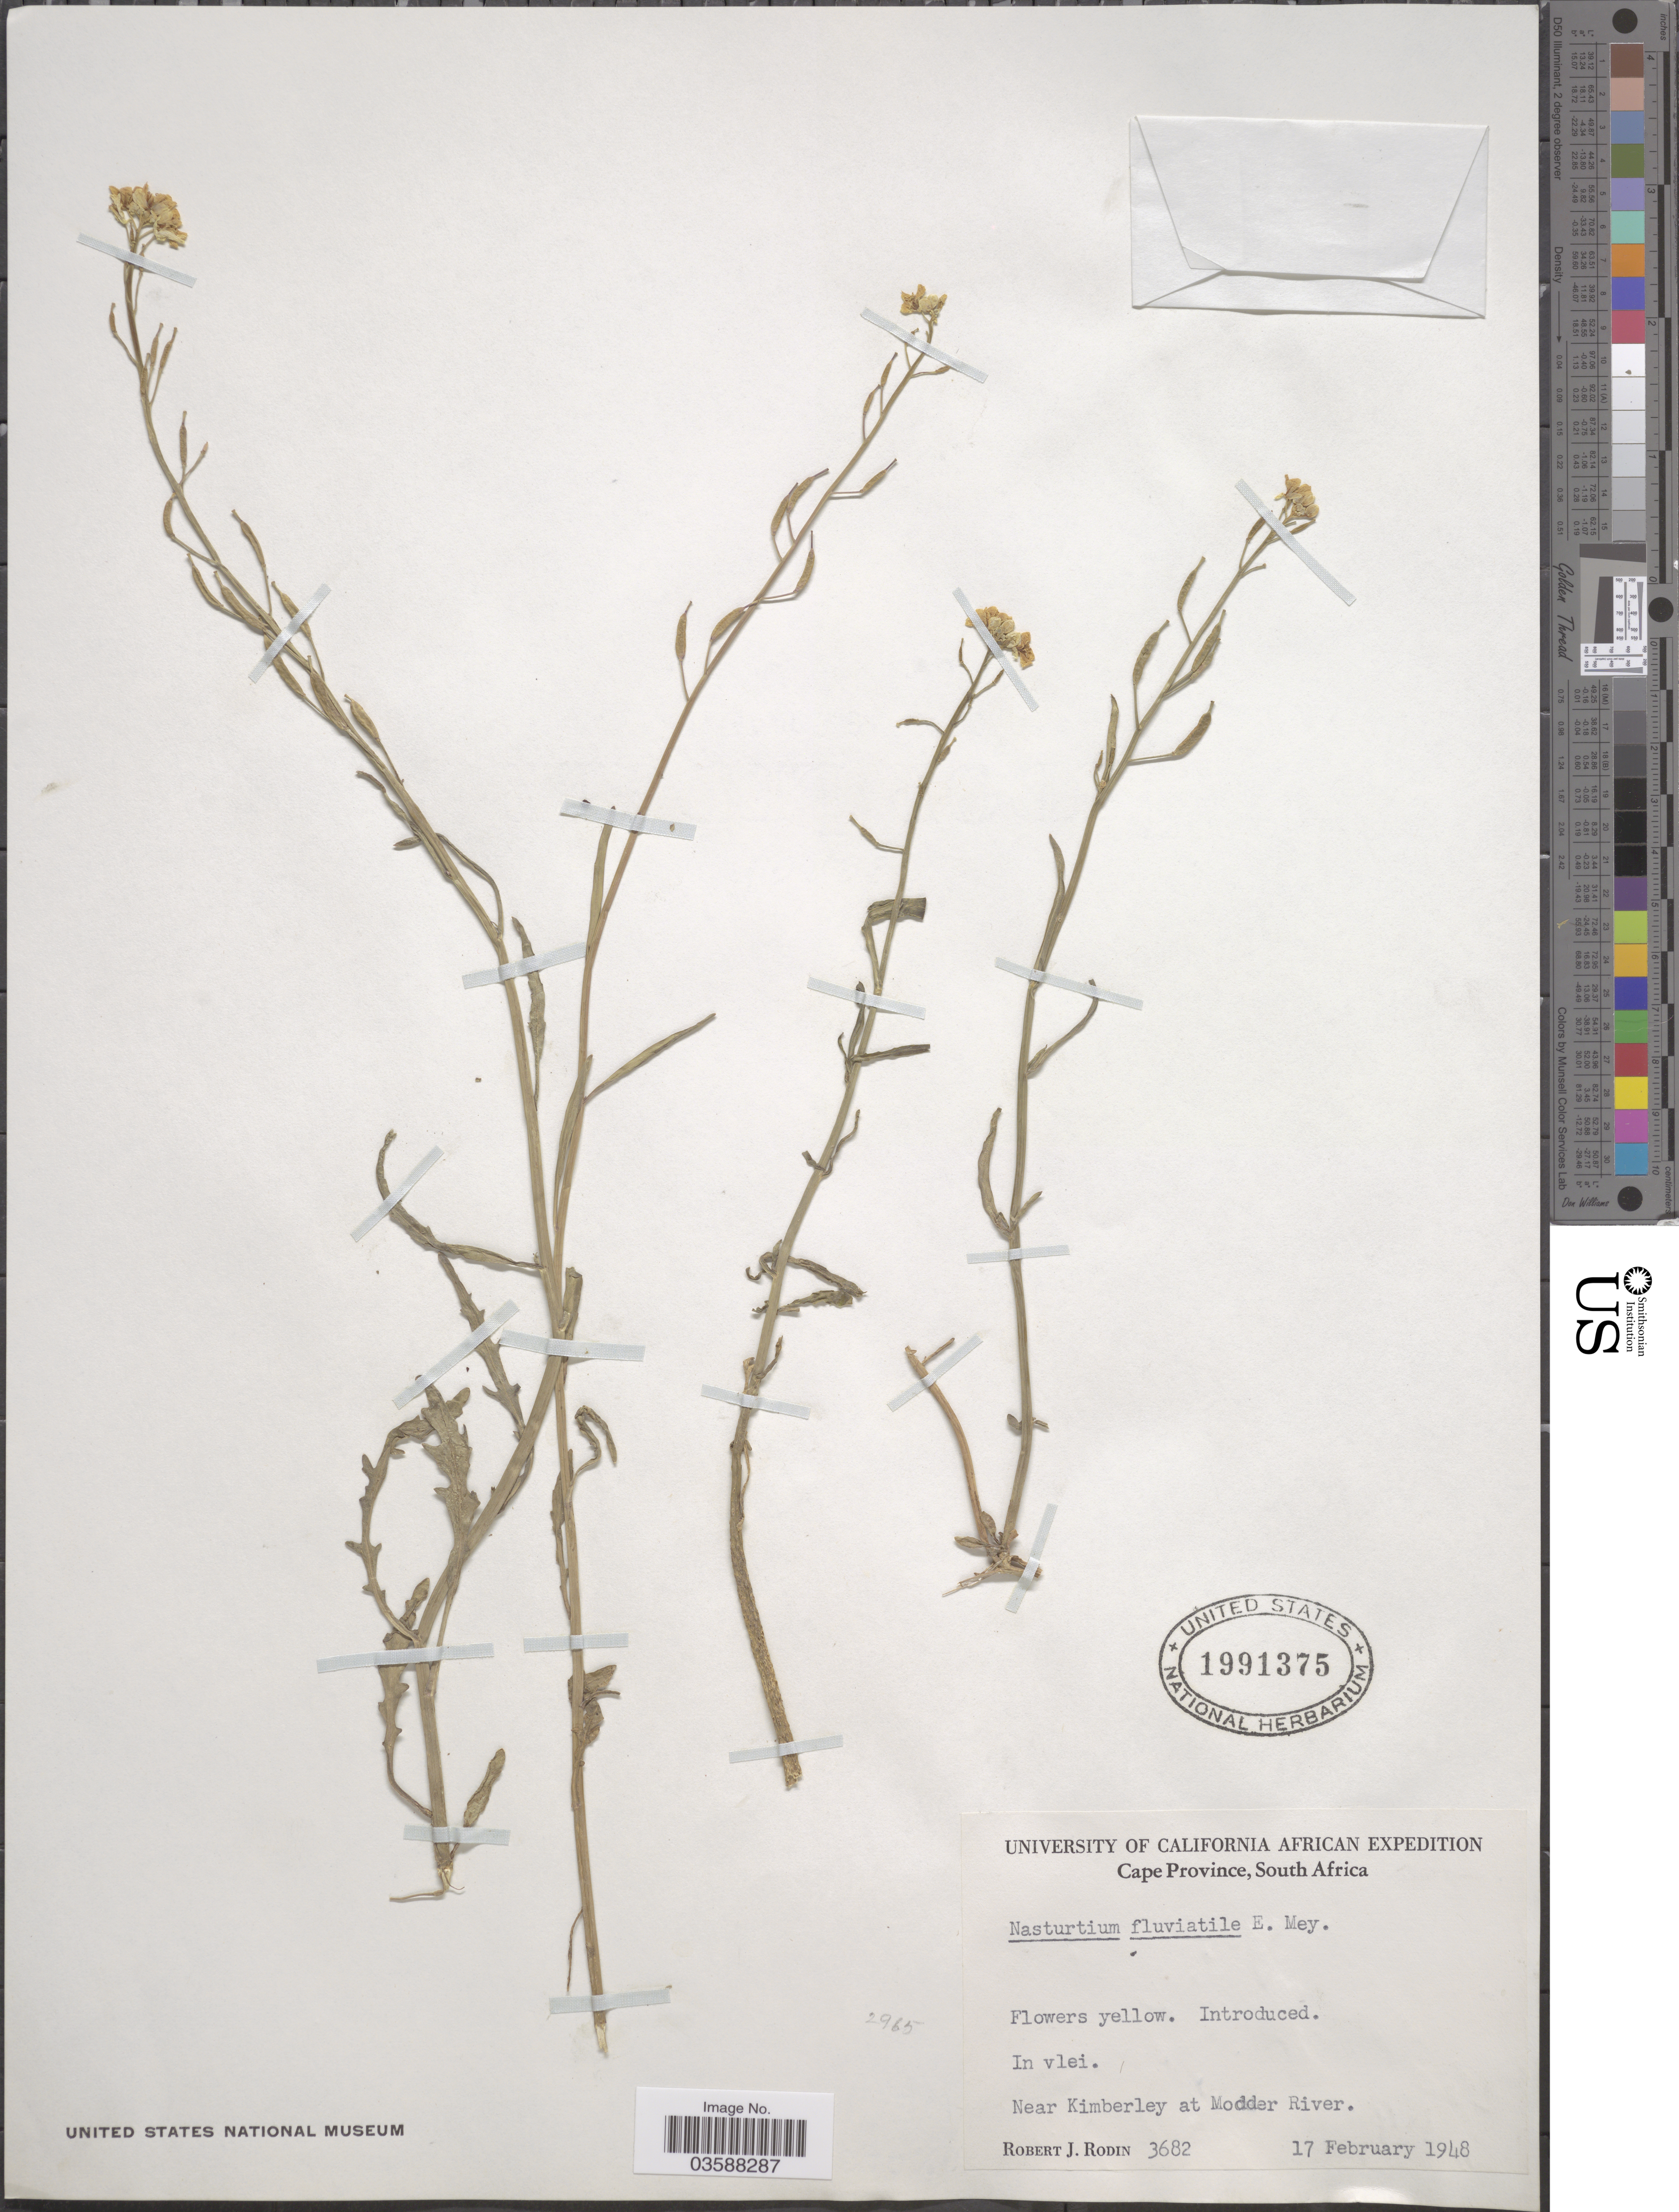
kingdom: Plantae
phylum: Tracheophyta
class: Magnoliopsida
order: Brassicales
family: Brassicaceae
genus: Rorippa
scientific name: Rorippa fluviatilis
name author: (E. Mey. ex Sond.) R.A. Dyer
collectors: R. J. Rodin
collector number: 3682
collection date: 1948-02-17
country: South Africa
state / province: Northern Cape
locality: Near Kimberley at Modder River.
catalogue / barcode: US 1991375